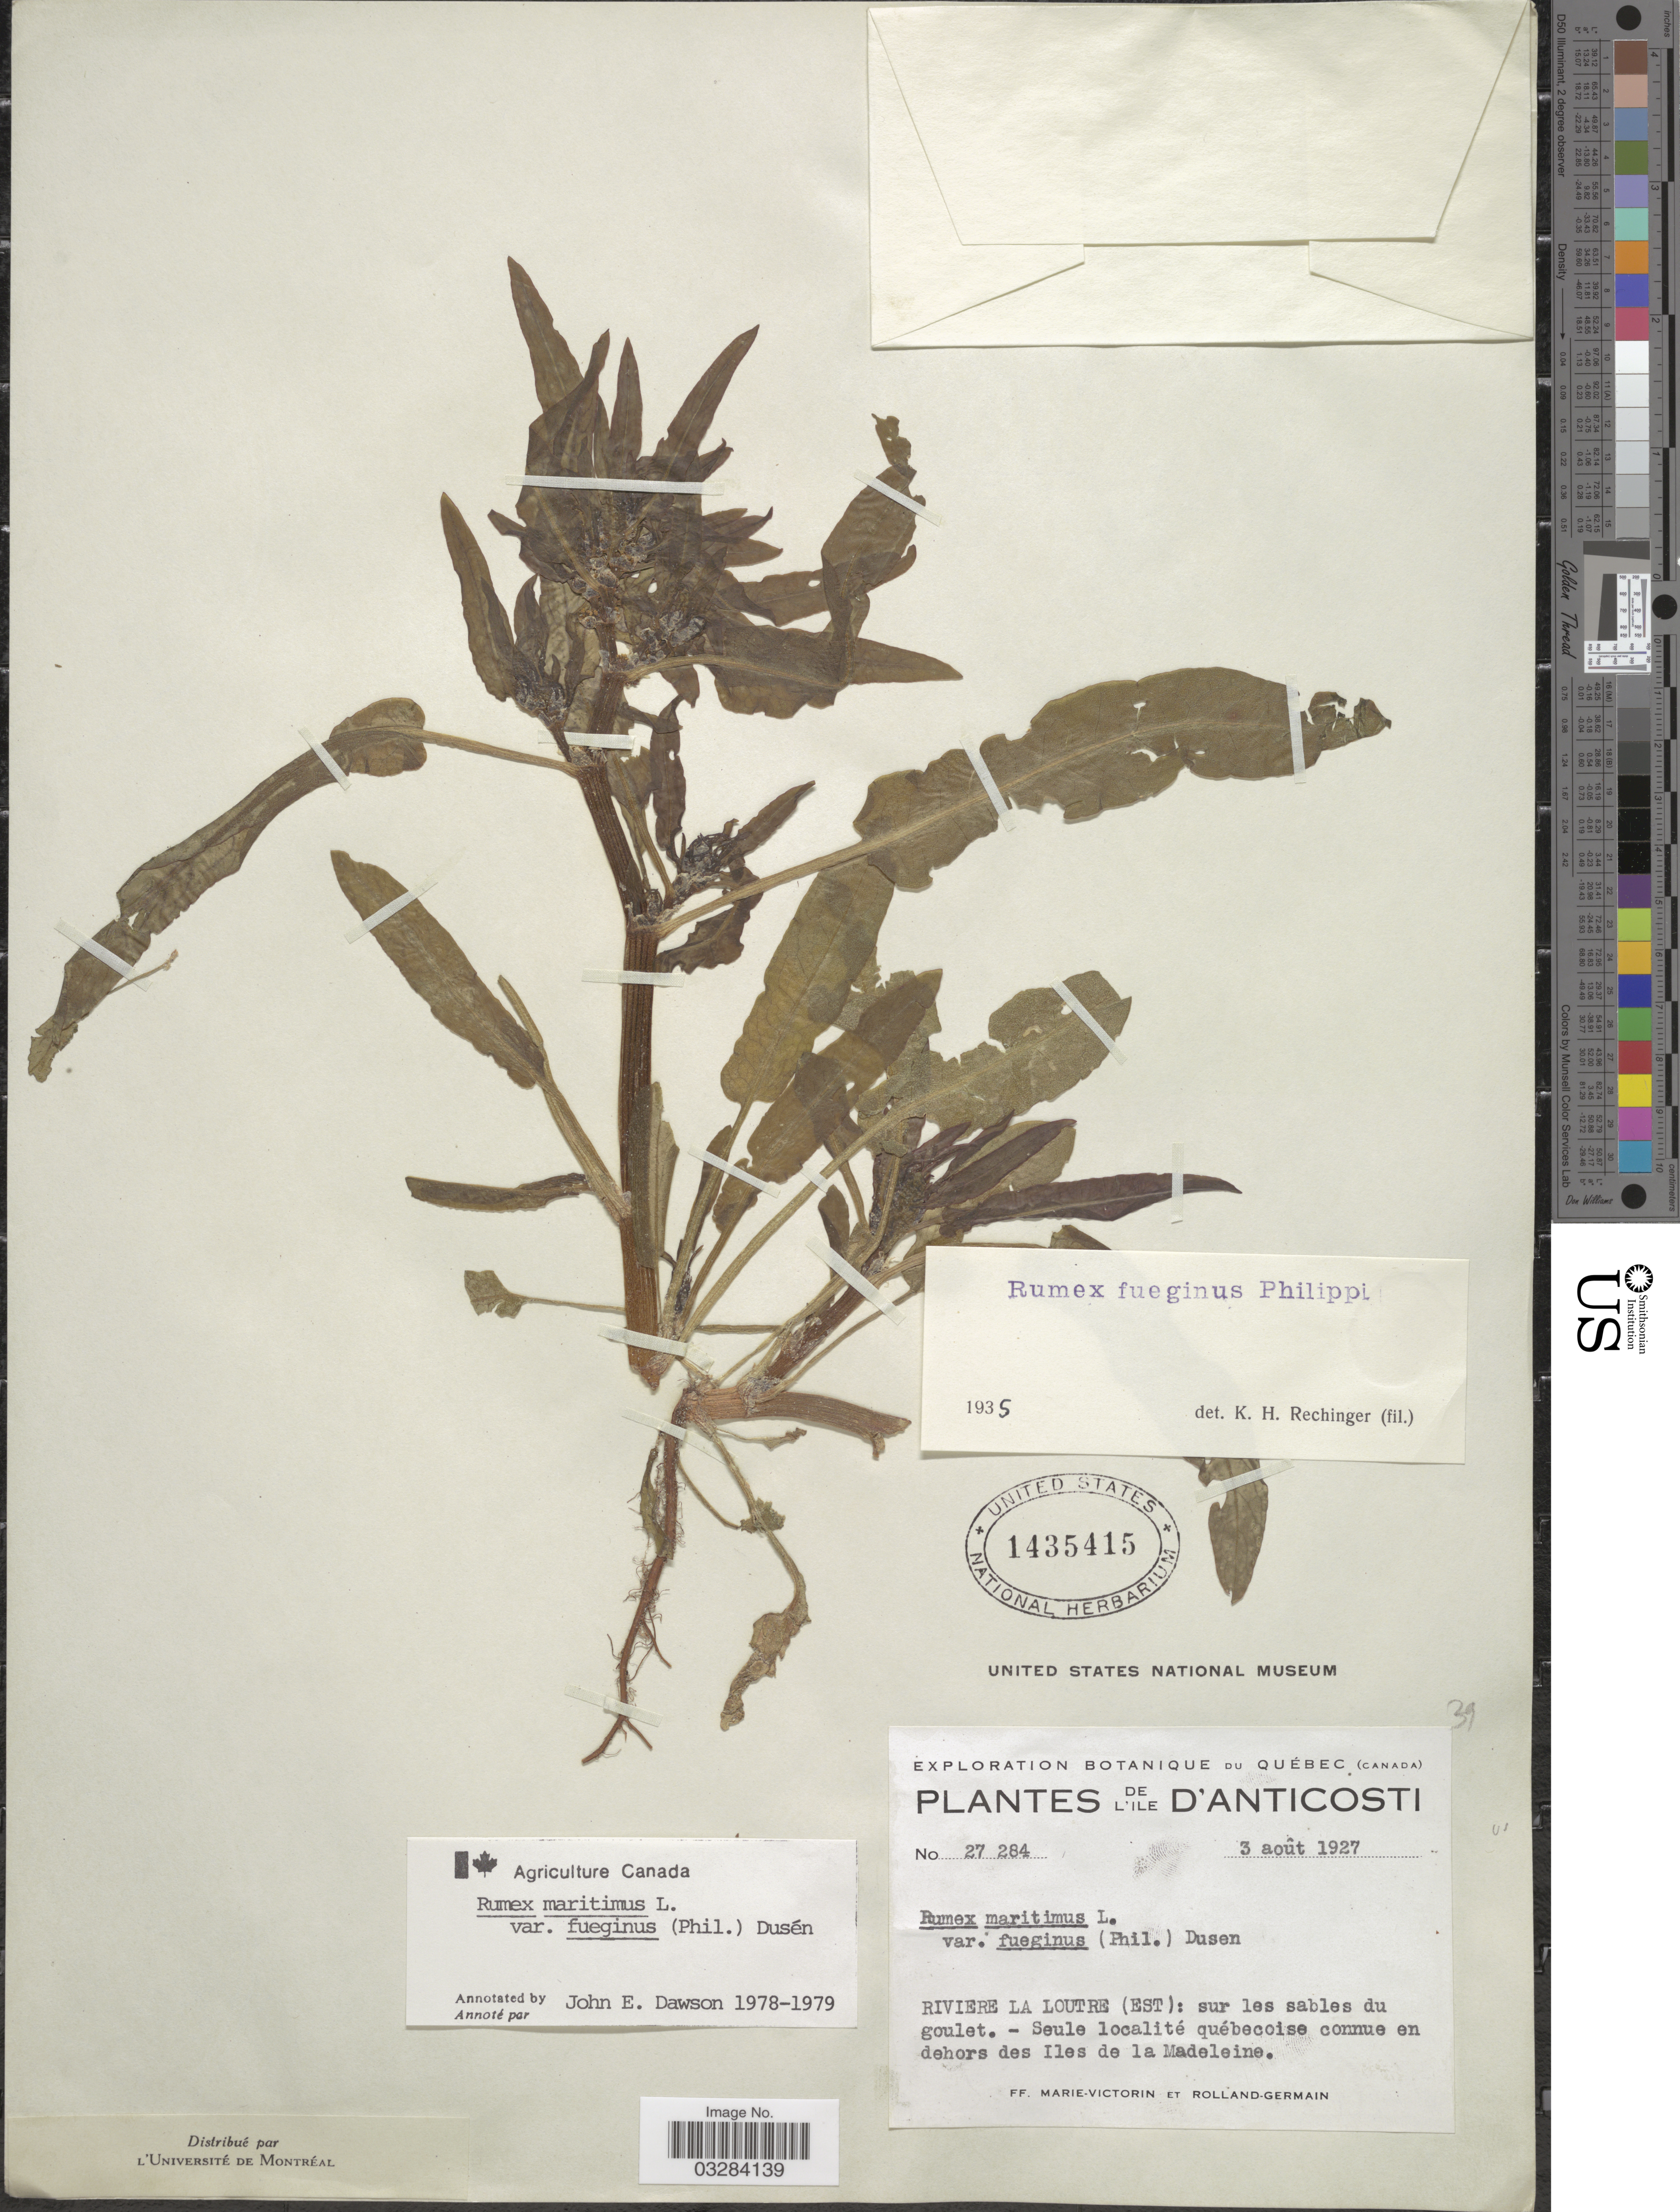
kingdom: Plantae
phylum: Tracheophyta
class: Magnoliopsida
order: Caryophyllales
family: Polygonaceae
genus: Rumex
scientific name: Rumex maritimus var. fueginus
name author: (Phil.) Dusén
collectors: F. Marie-Victorin & Rolland-Germain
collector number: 27284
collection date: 1927-08-03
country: Canada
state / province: Quebec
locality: Ile d'Anticosti. Riviere La Loutre (Est): sur les sables du goulet. Seule localité québecoise connue en dehors des Iles de la Madeleine.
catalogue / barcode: US 1435415